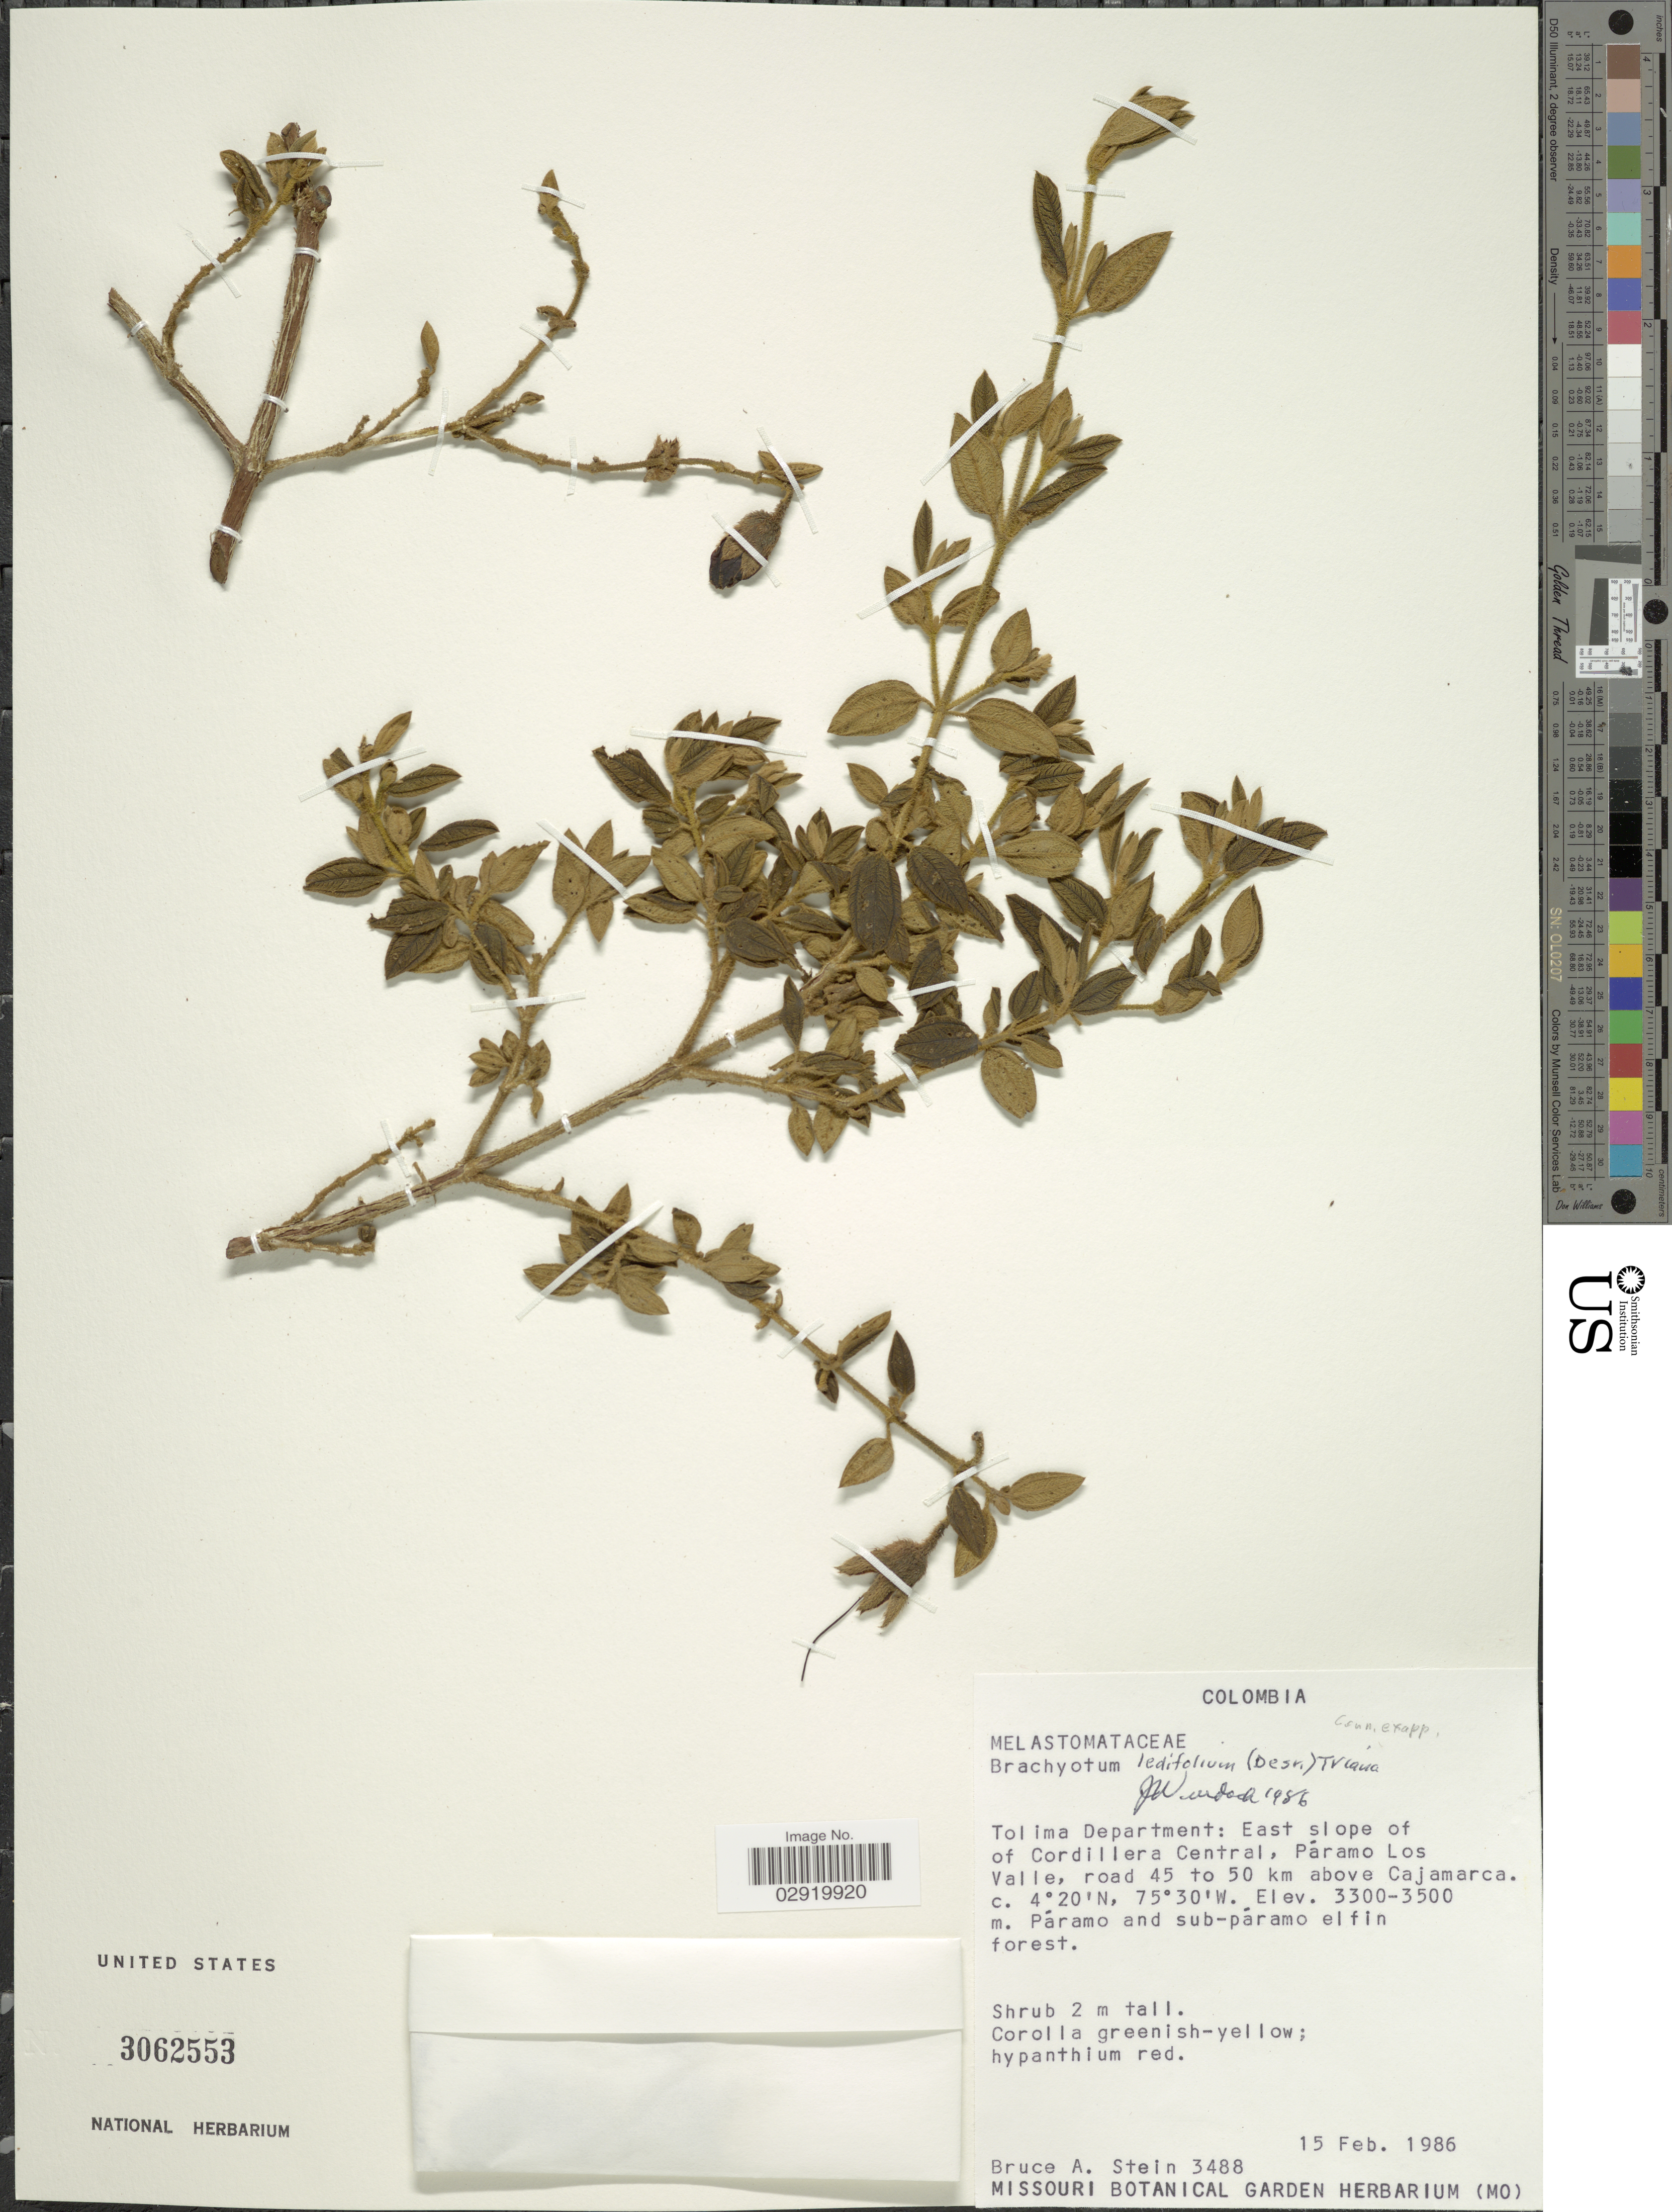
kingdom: Plantae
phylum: Tracheophyta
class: Magnoliopsida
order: Myrtales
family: Melastomataceae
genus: Brachyotum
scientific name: Brachyotum ledifolium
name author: (Desr.) Triana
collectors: B. A. Stein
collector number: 3488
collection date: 1986-02-15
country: Colombia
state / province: Tolima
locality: Tolima Department: East slope of Cordillera Central, Páramo Los Valle, road 45 to 50 km above Cajamarca. Páramo and sub-páramo elfin forest.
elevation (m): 3300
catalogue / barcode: US 3062553